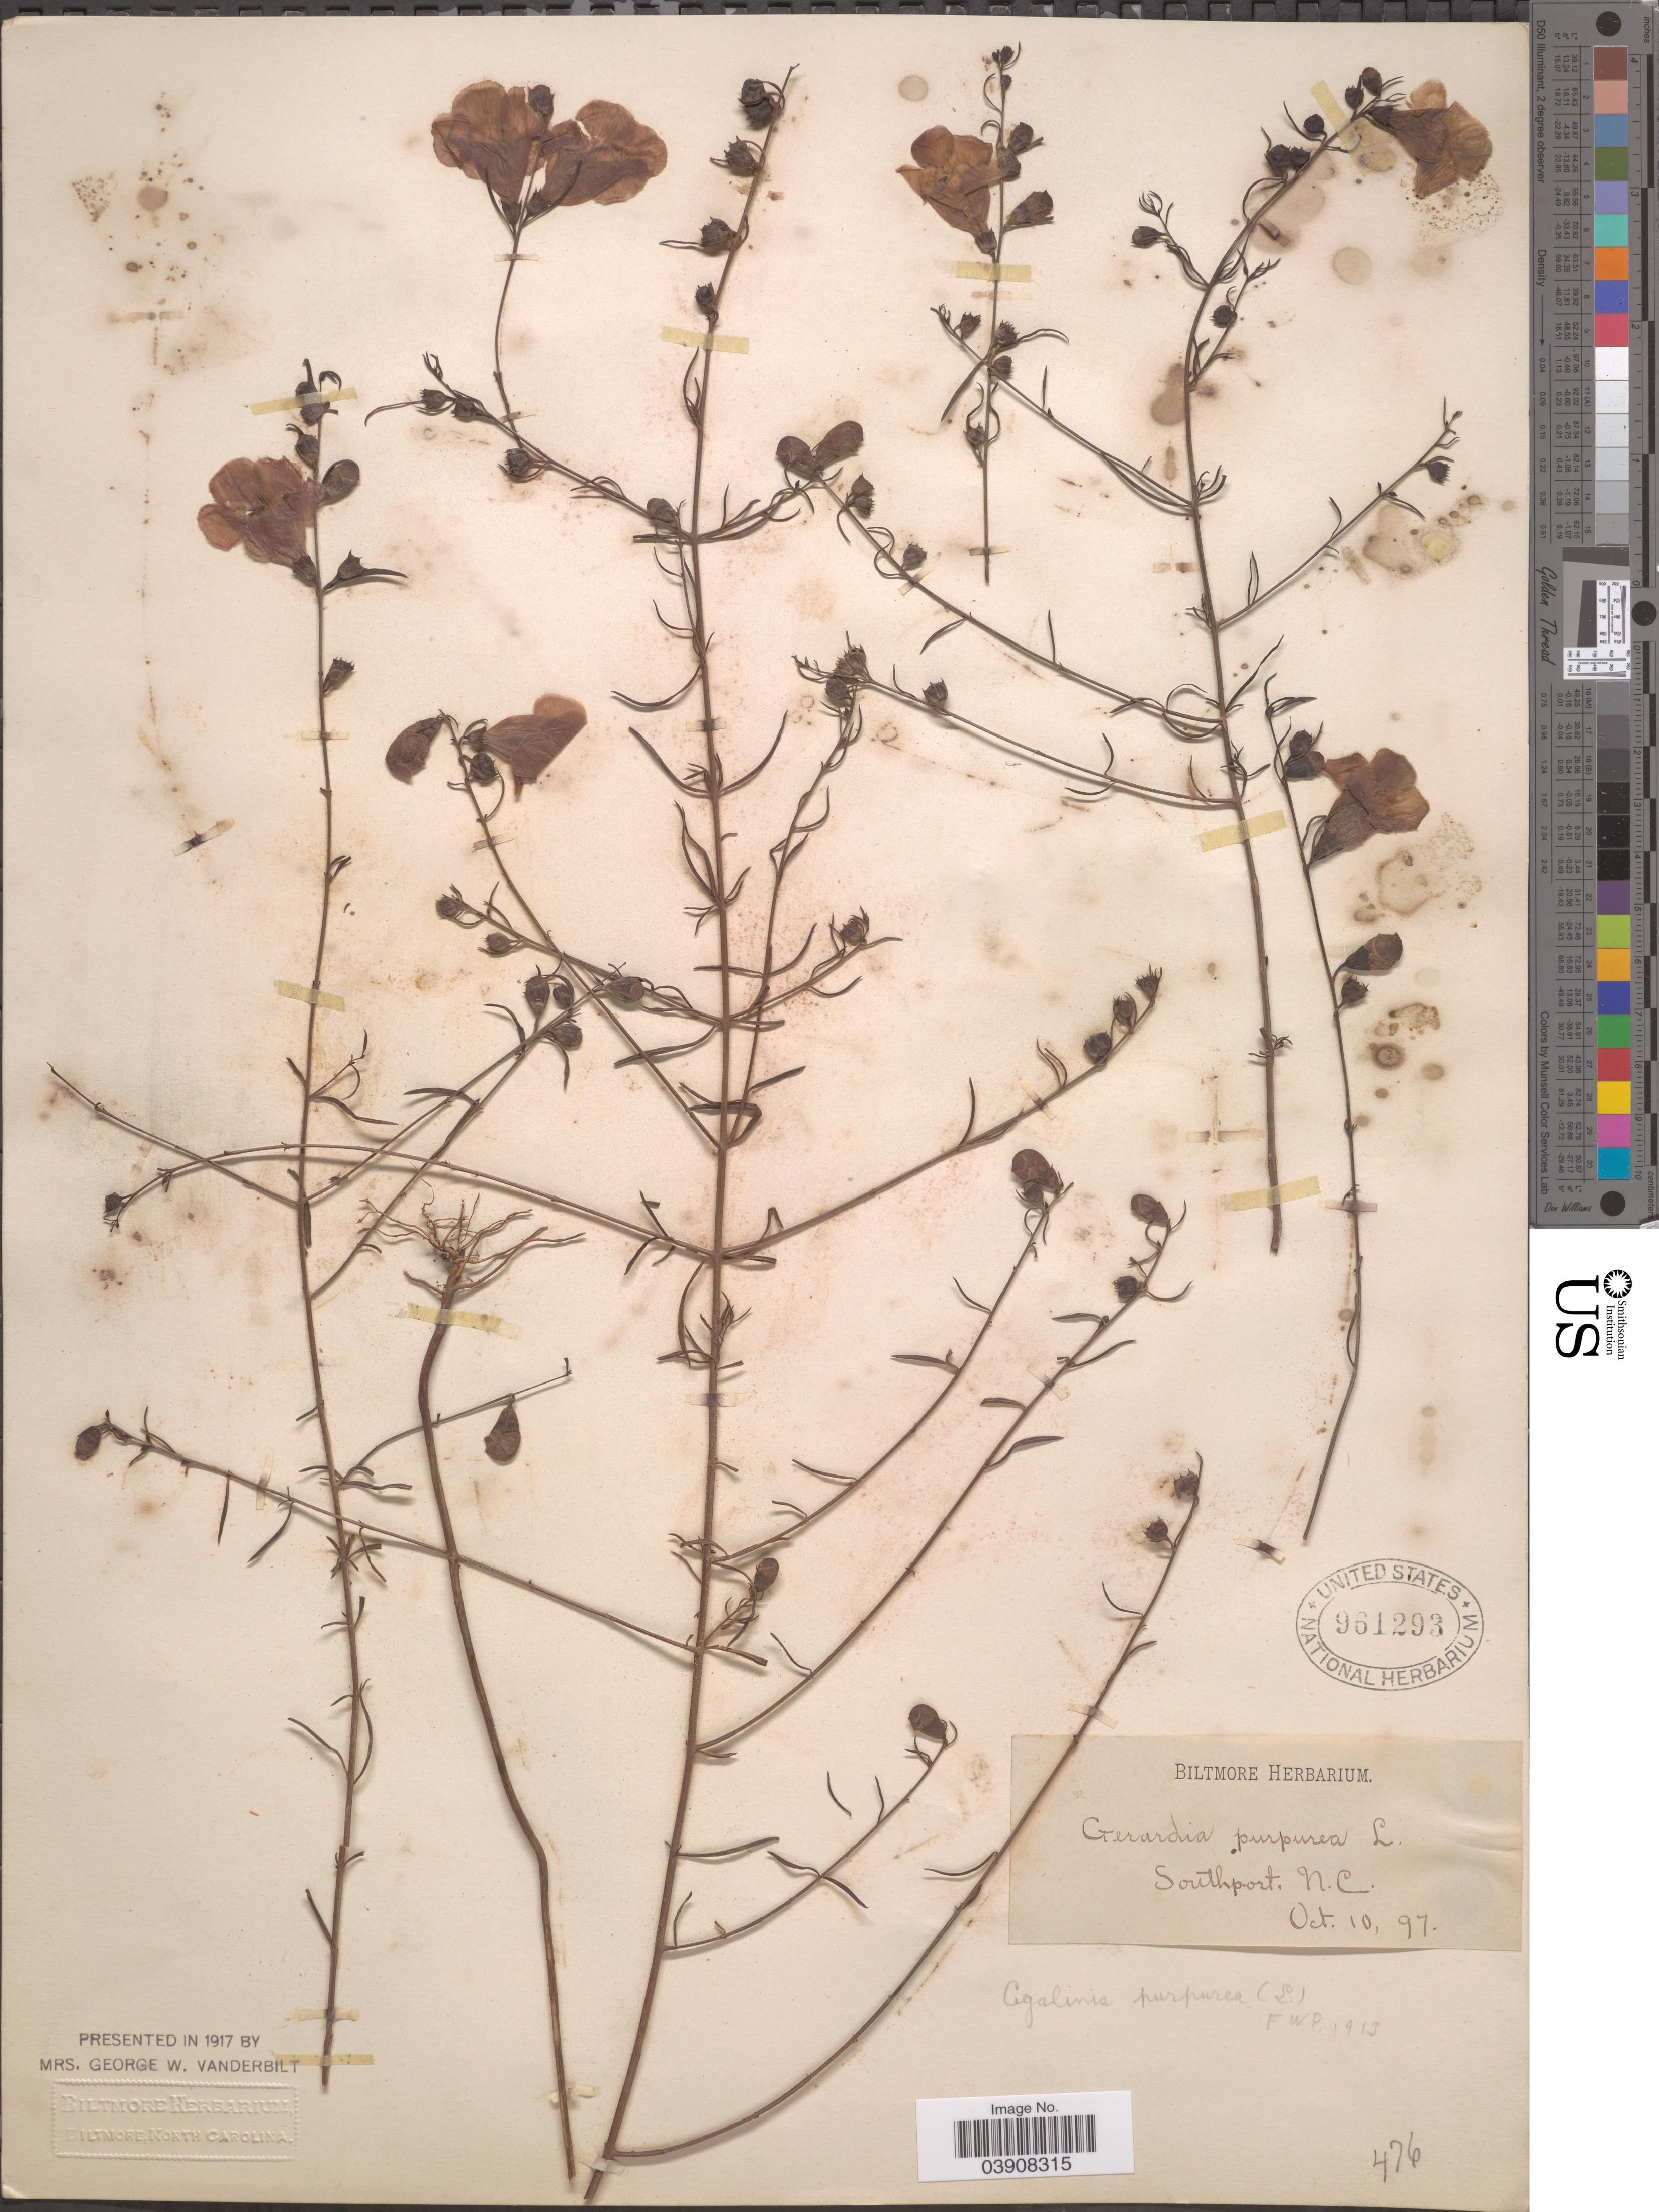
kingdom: Plantae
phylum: Tracheophyta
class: Magnoliopsida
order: Lamiales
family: Orobanchaceae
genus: Agalinis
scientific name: Agalinis purpurea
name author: (L.) Pennell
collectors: ex herb. Biltmore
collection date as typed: Transcribed d/m/y: 10/10/97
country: United States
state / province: North Carolina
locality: Southpart, N.C.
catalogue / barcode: US 961293